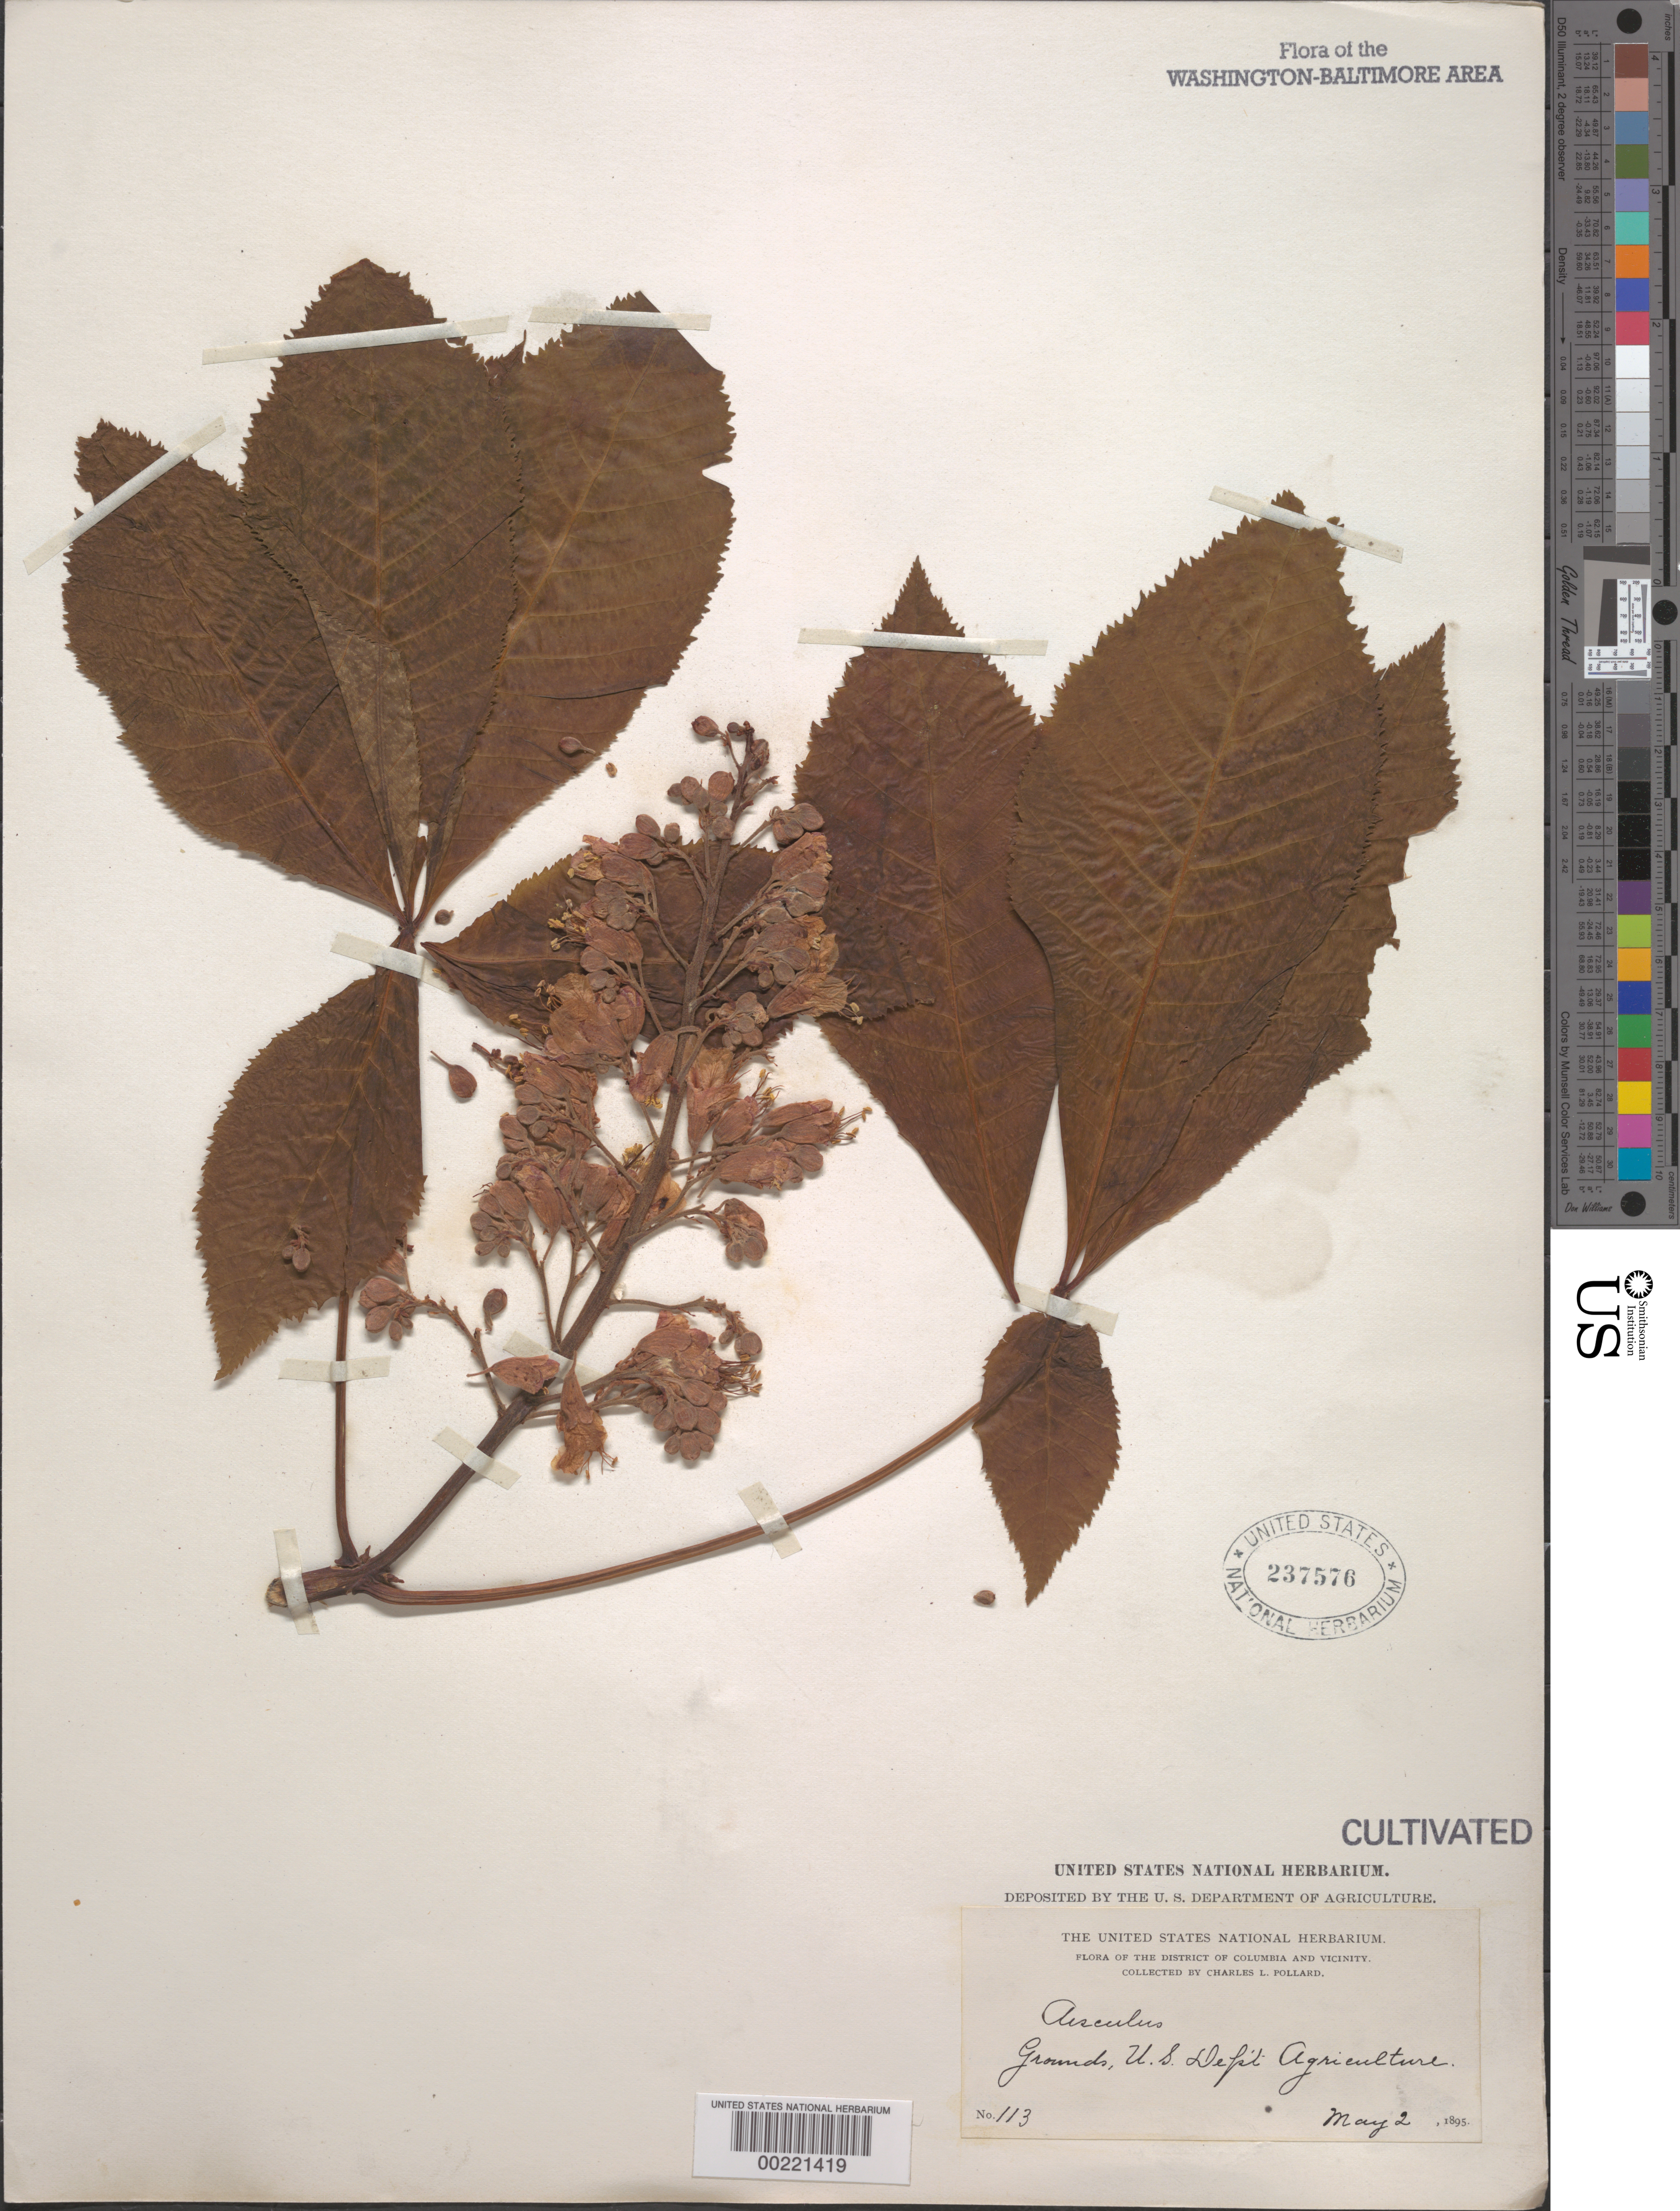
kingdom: Plantae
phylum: Tracheophyta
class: Magnoliopsida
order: Sapindales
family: Sapindaceae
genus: Aesculus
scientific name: Aesculus flava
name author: Sol.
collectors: C. L. Pollard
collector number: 113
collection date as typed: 02 May 1895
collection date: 1895-05-02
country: United States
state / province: District of Columbia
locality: Agriculture Dept.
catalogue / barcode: US 237576